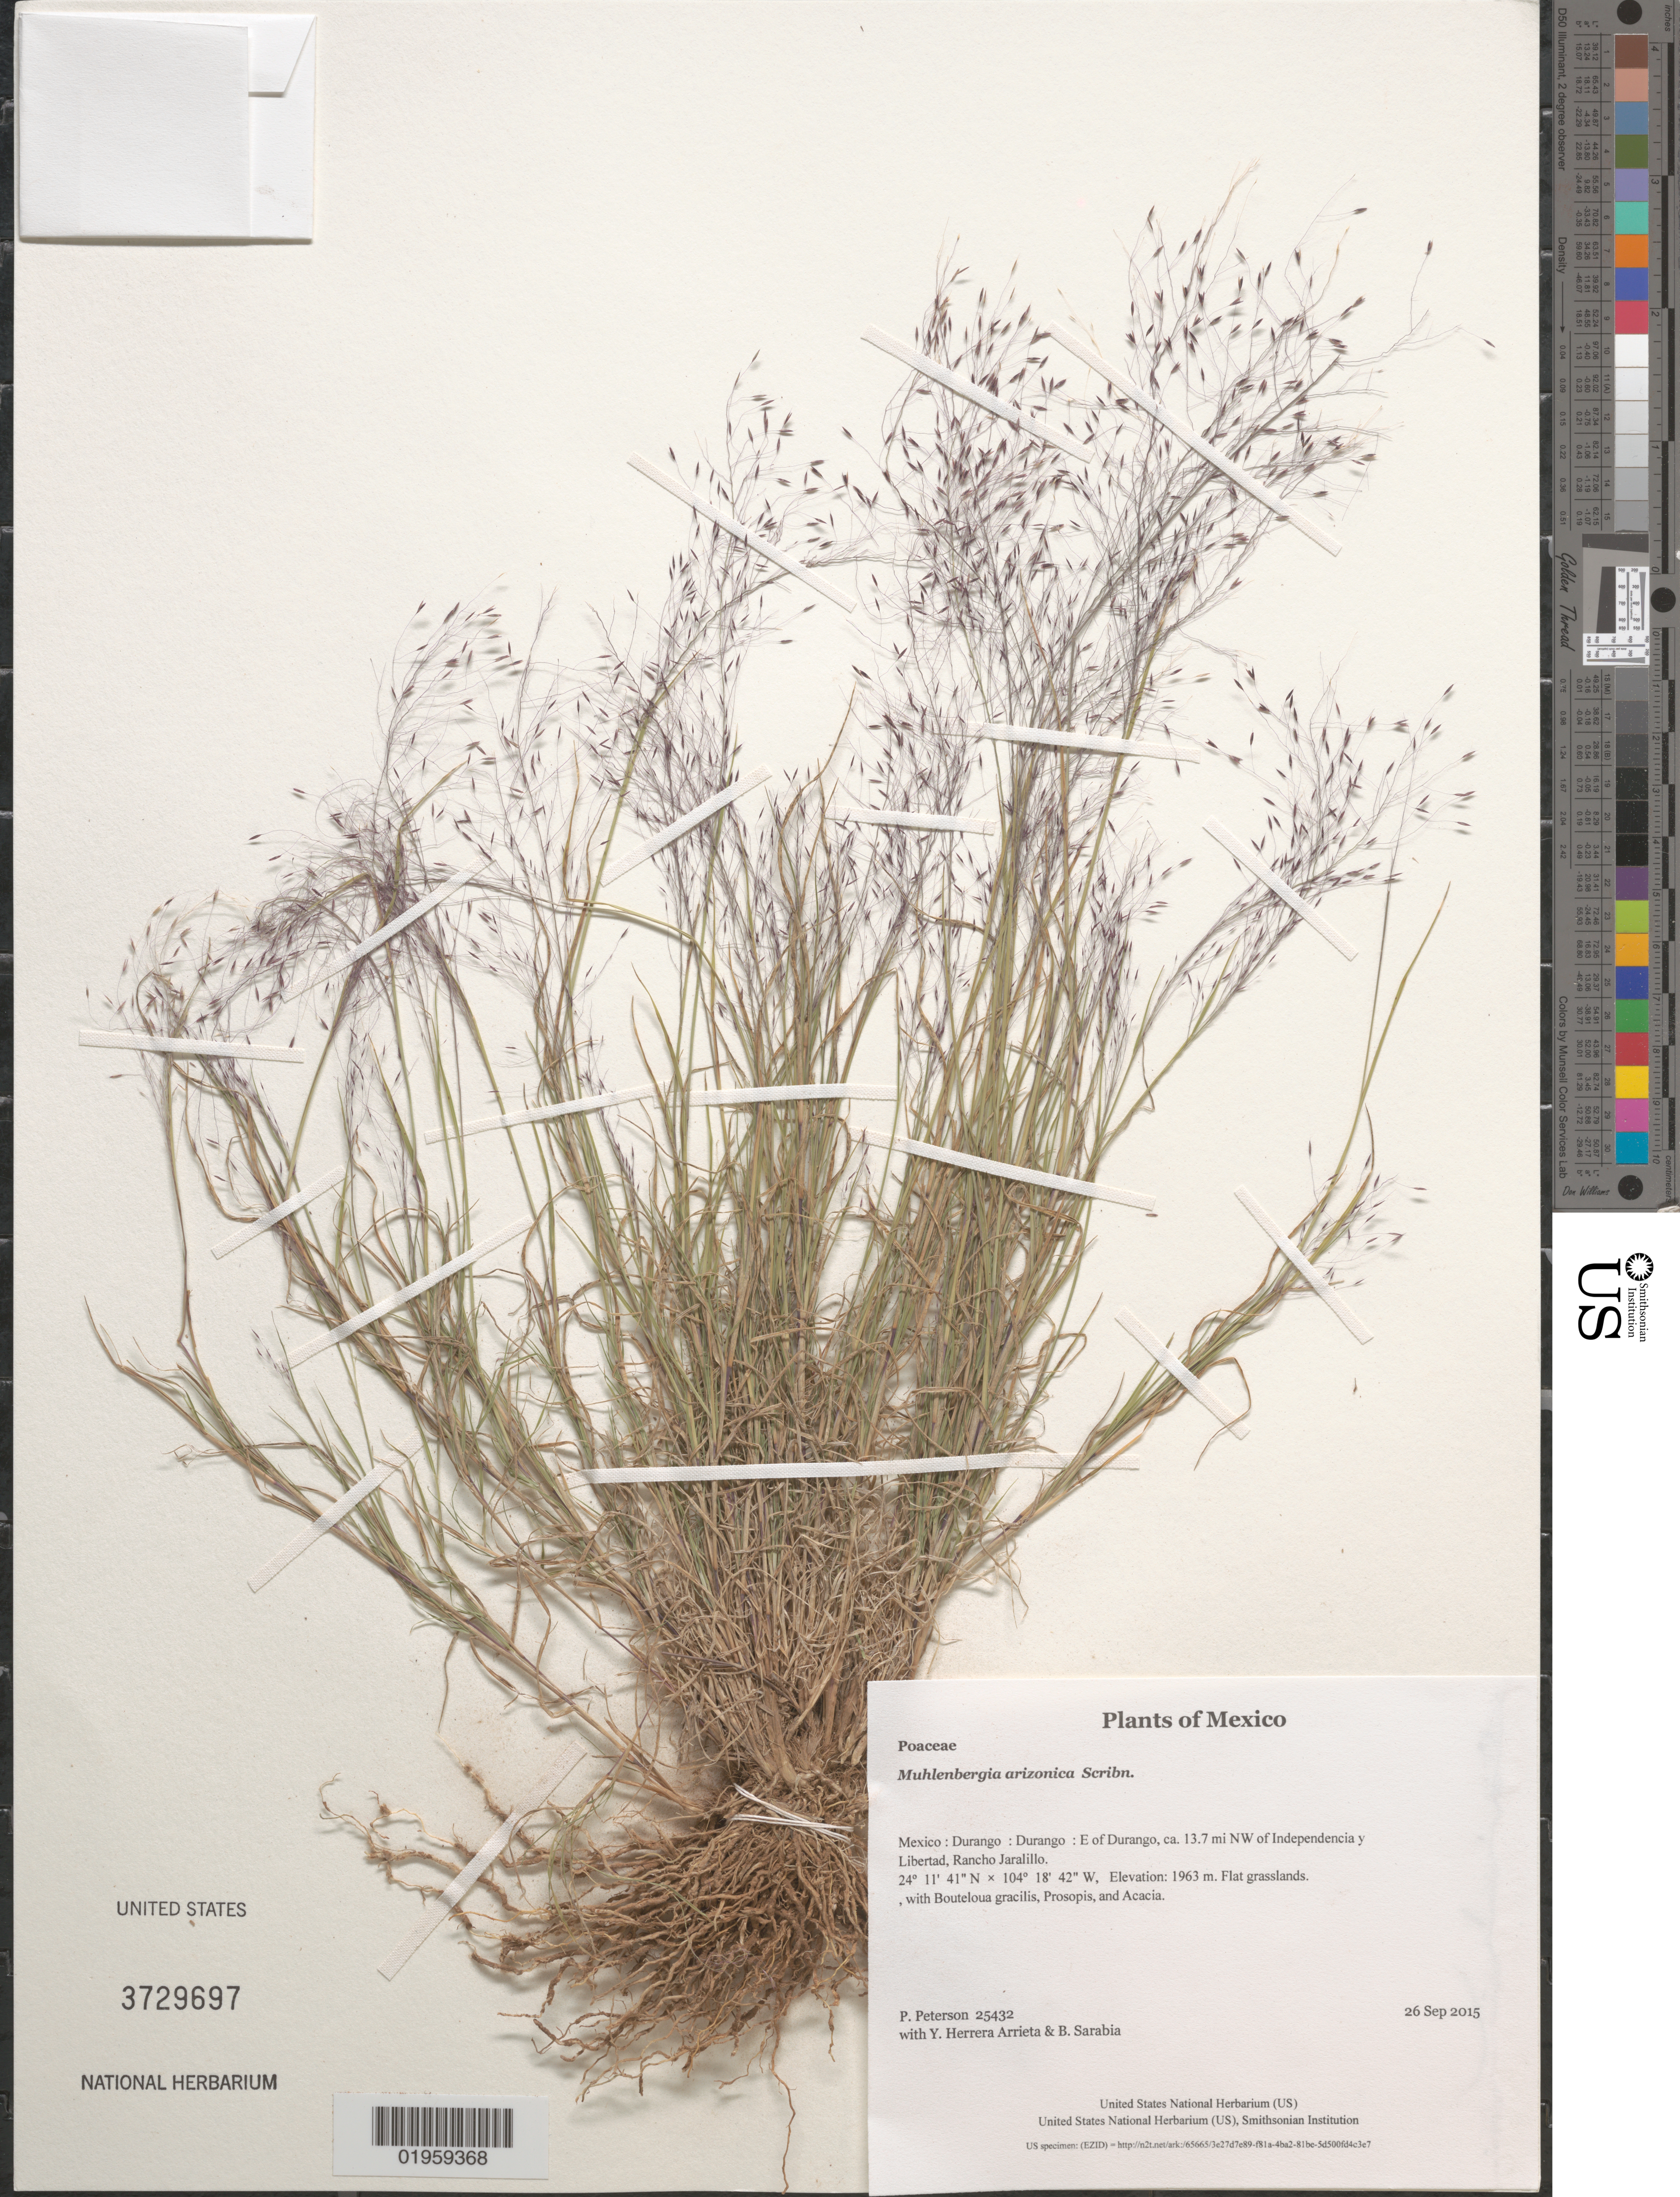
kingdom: Plantae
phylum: Tracheophyta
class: Liliopsida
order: Poales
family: Poaceae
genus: Muhlenbergia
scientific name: Muhlenbergia arizonica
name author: Scribn.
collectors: P. M. Peterson, Y. Herrera Arrieta & B. Sarabia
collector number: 25432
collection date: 2015-09-26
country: Mexico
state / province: Durango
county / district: Durango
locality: E of Durango, ca. 13.7 mi NW of Independencia y Libertad, Rancho Jaralillo.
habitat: Flat grasslands.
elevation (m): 1963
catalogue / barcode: US 3729697